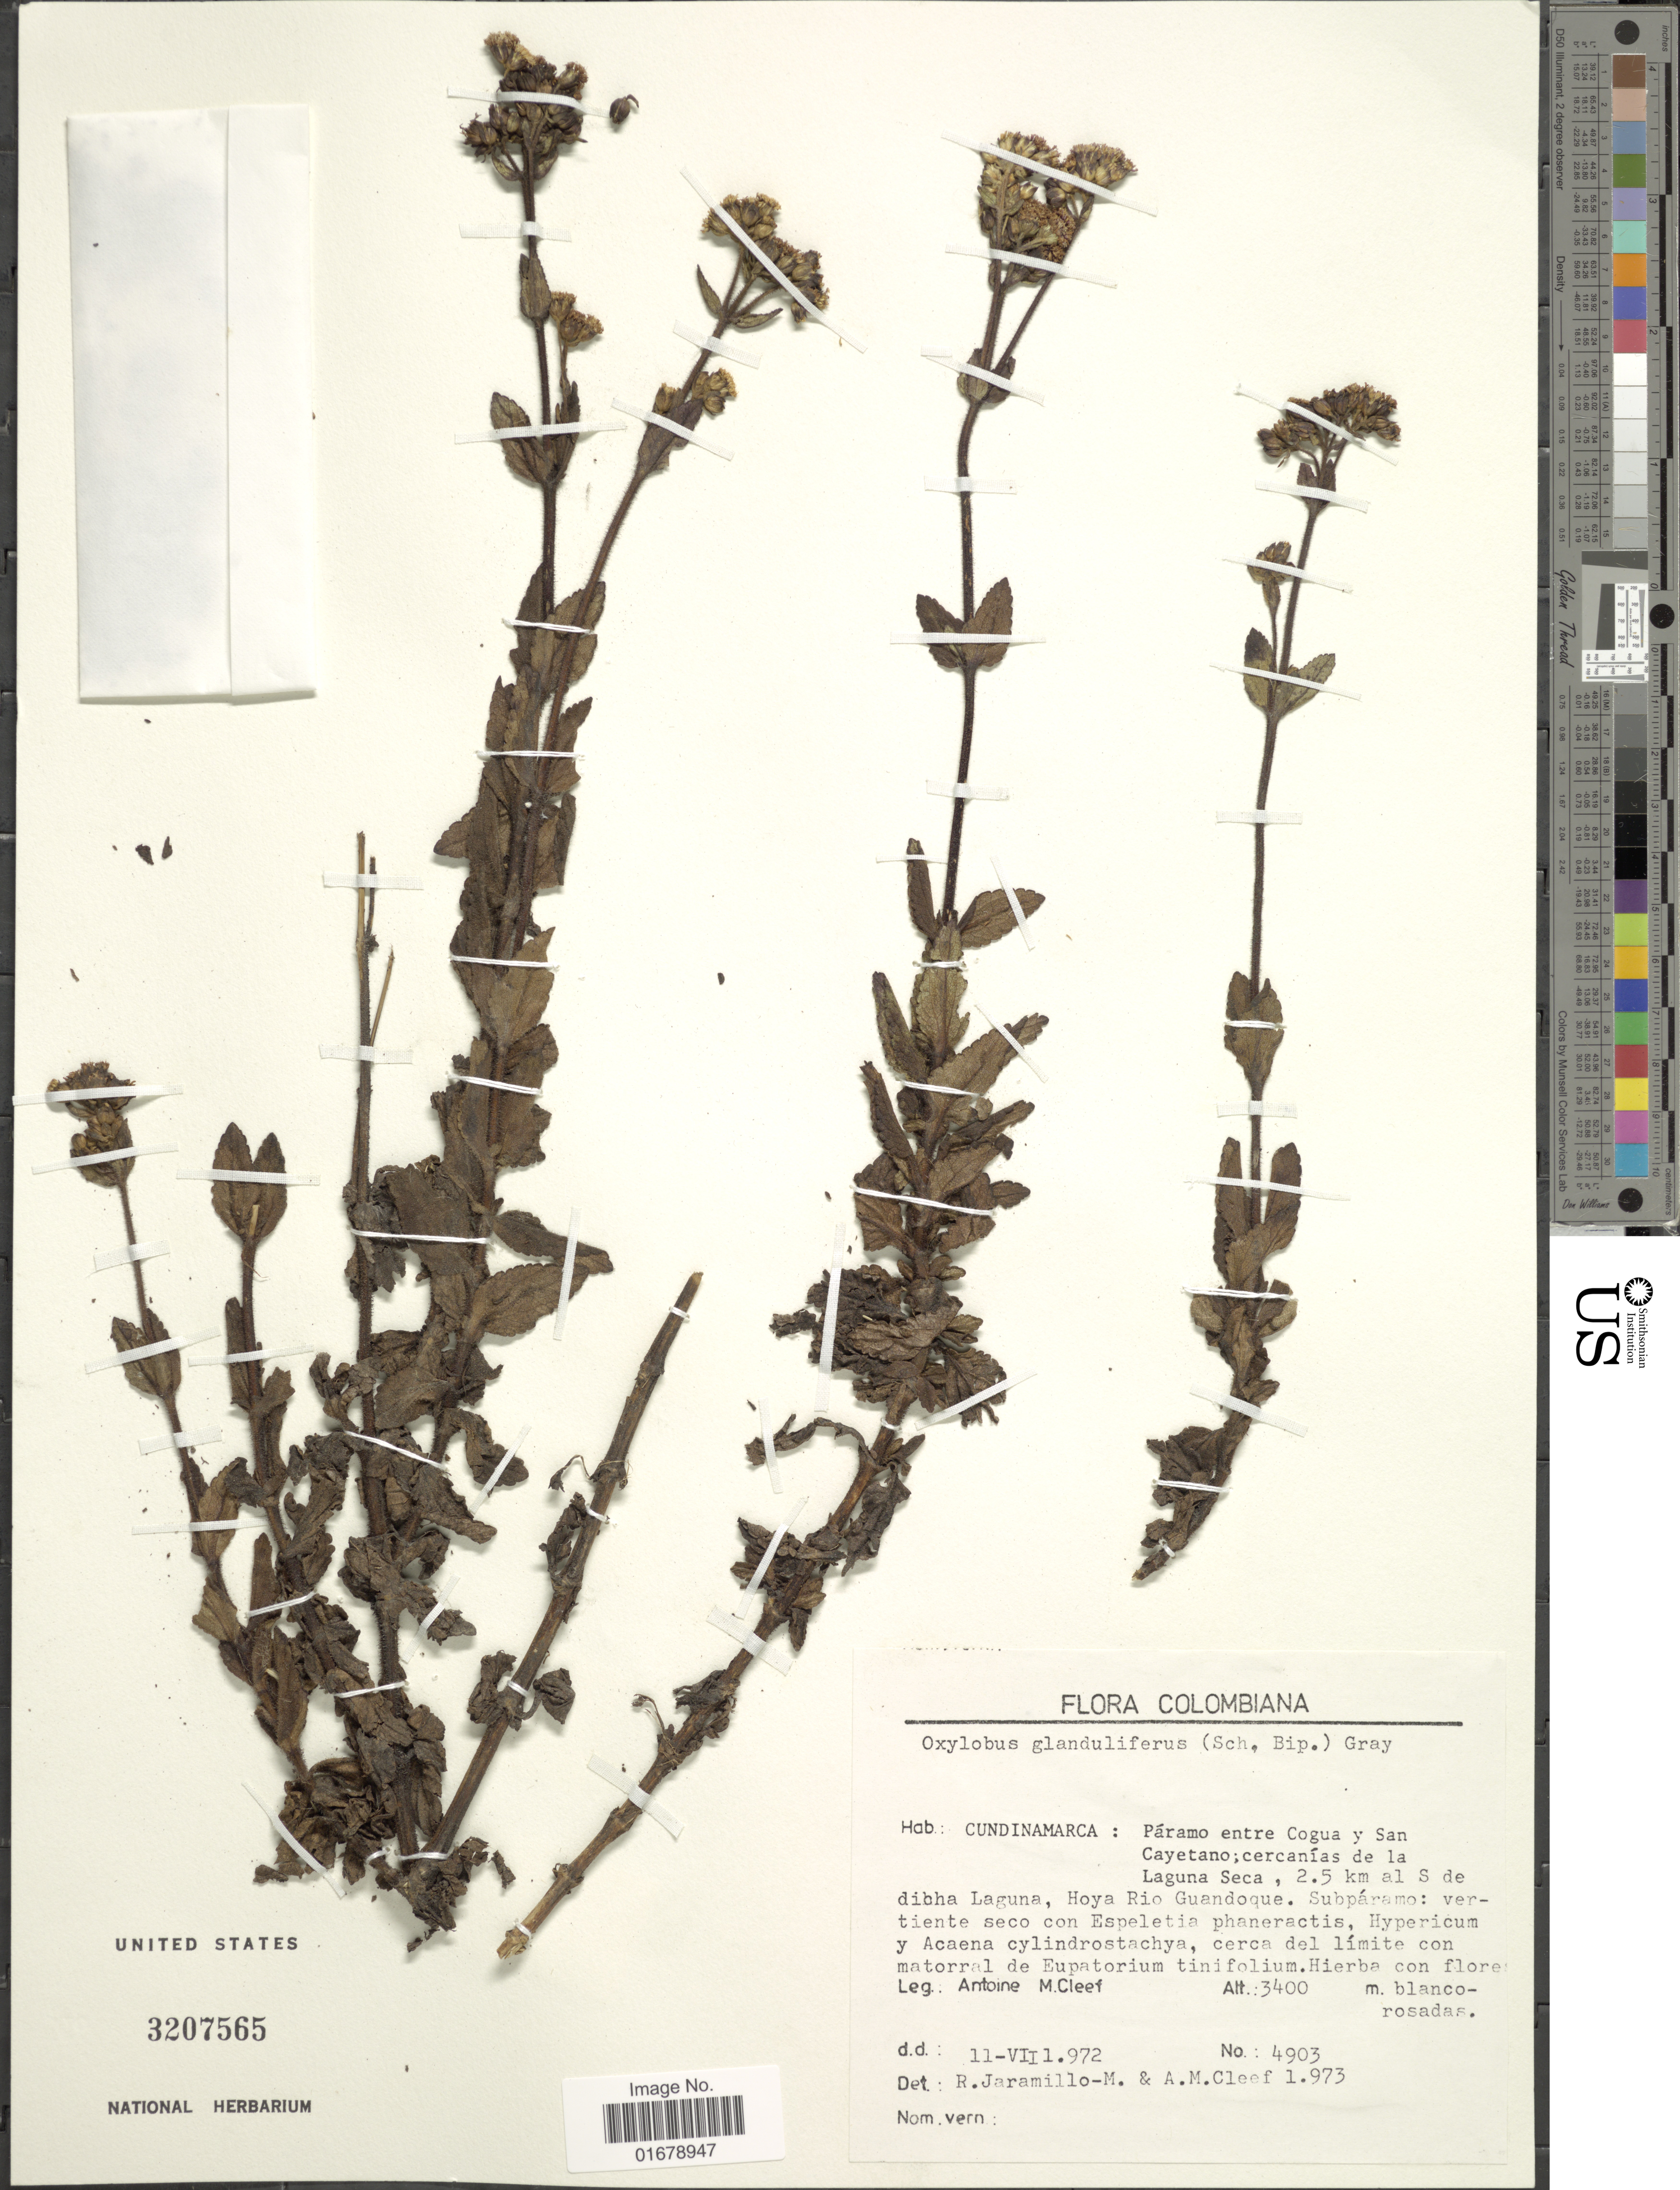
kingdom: Plantae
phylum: Tracheophyta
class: Magnoliopsida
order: Asterales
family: Asteraceae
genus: Oxylobus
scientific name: Oxylobus glanduliferus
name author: (Sch. Bip.) A. Gray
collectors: A. M. Cleef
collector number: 4903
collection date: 1972-07-11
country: Colombia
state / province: Cundinamarca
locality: Cundinamarca: Paramo entre Cogua y San Cayetano; cercanias de la Laguna Seca, 2.5 km al S de dicha Laguna, Hoya Rio Guandoque.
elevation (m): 3400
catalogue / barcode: US 3207565